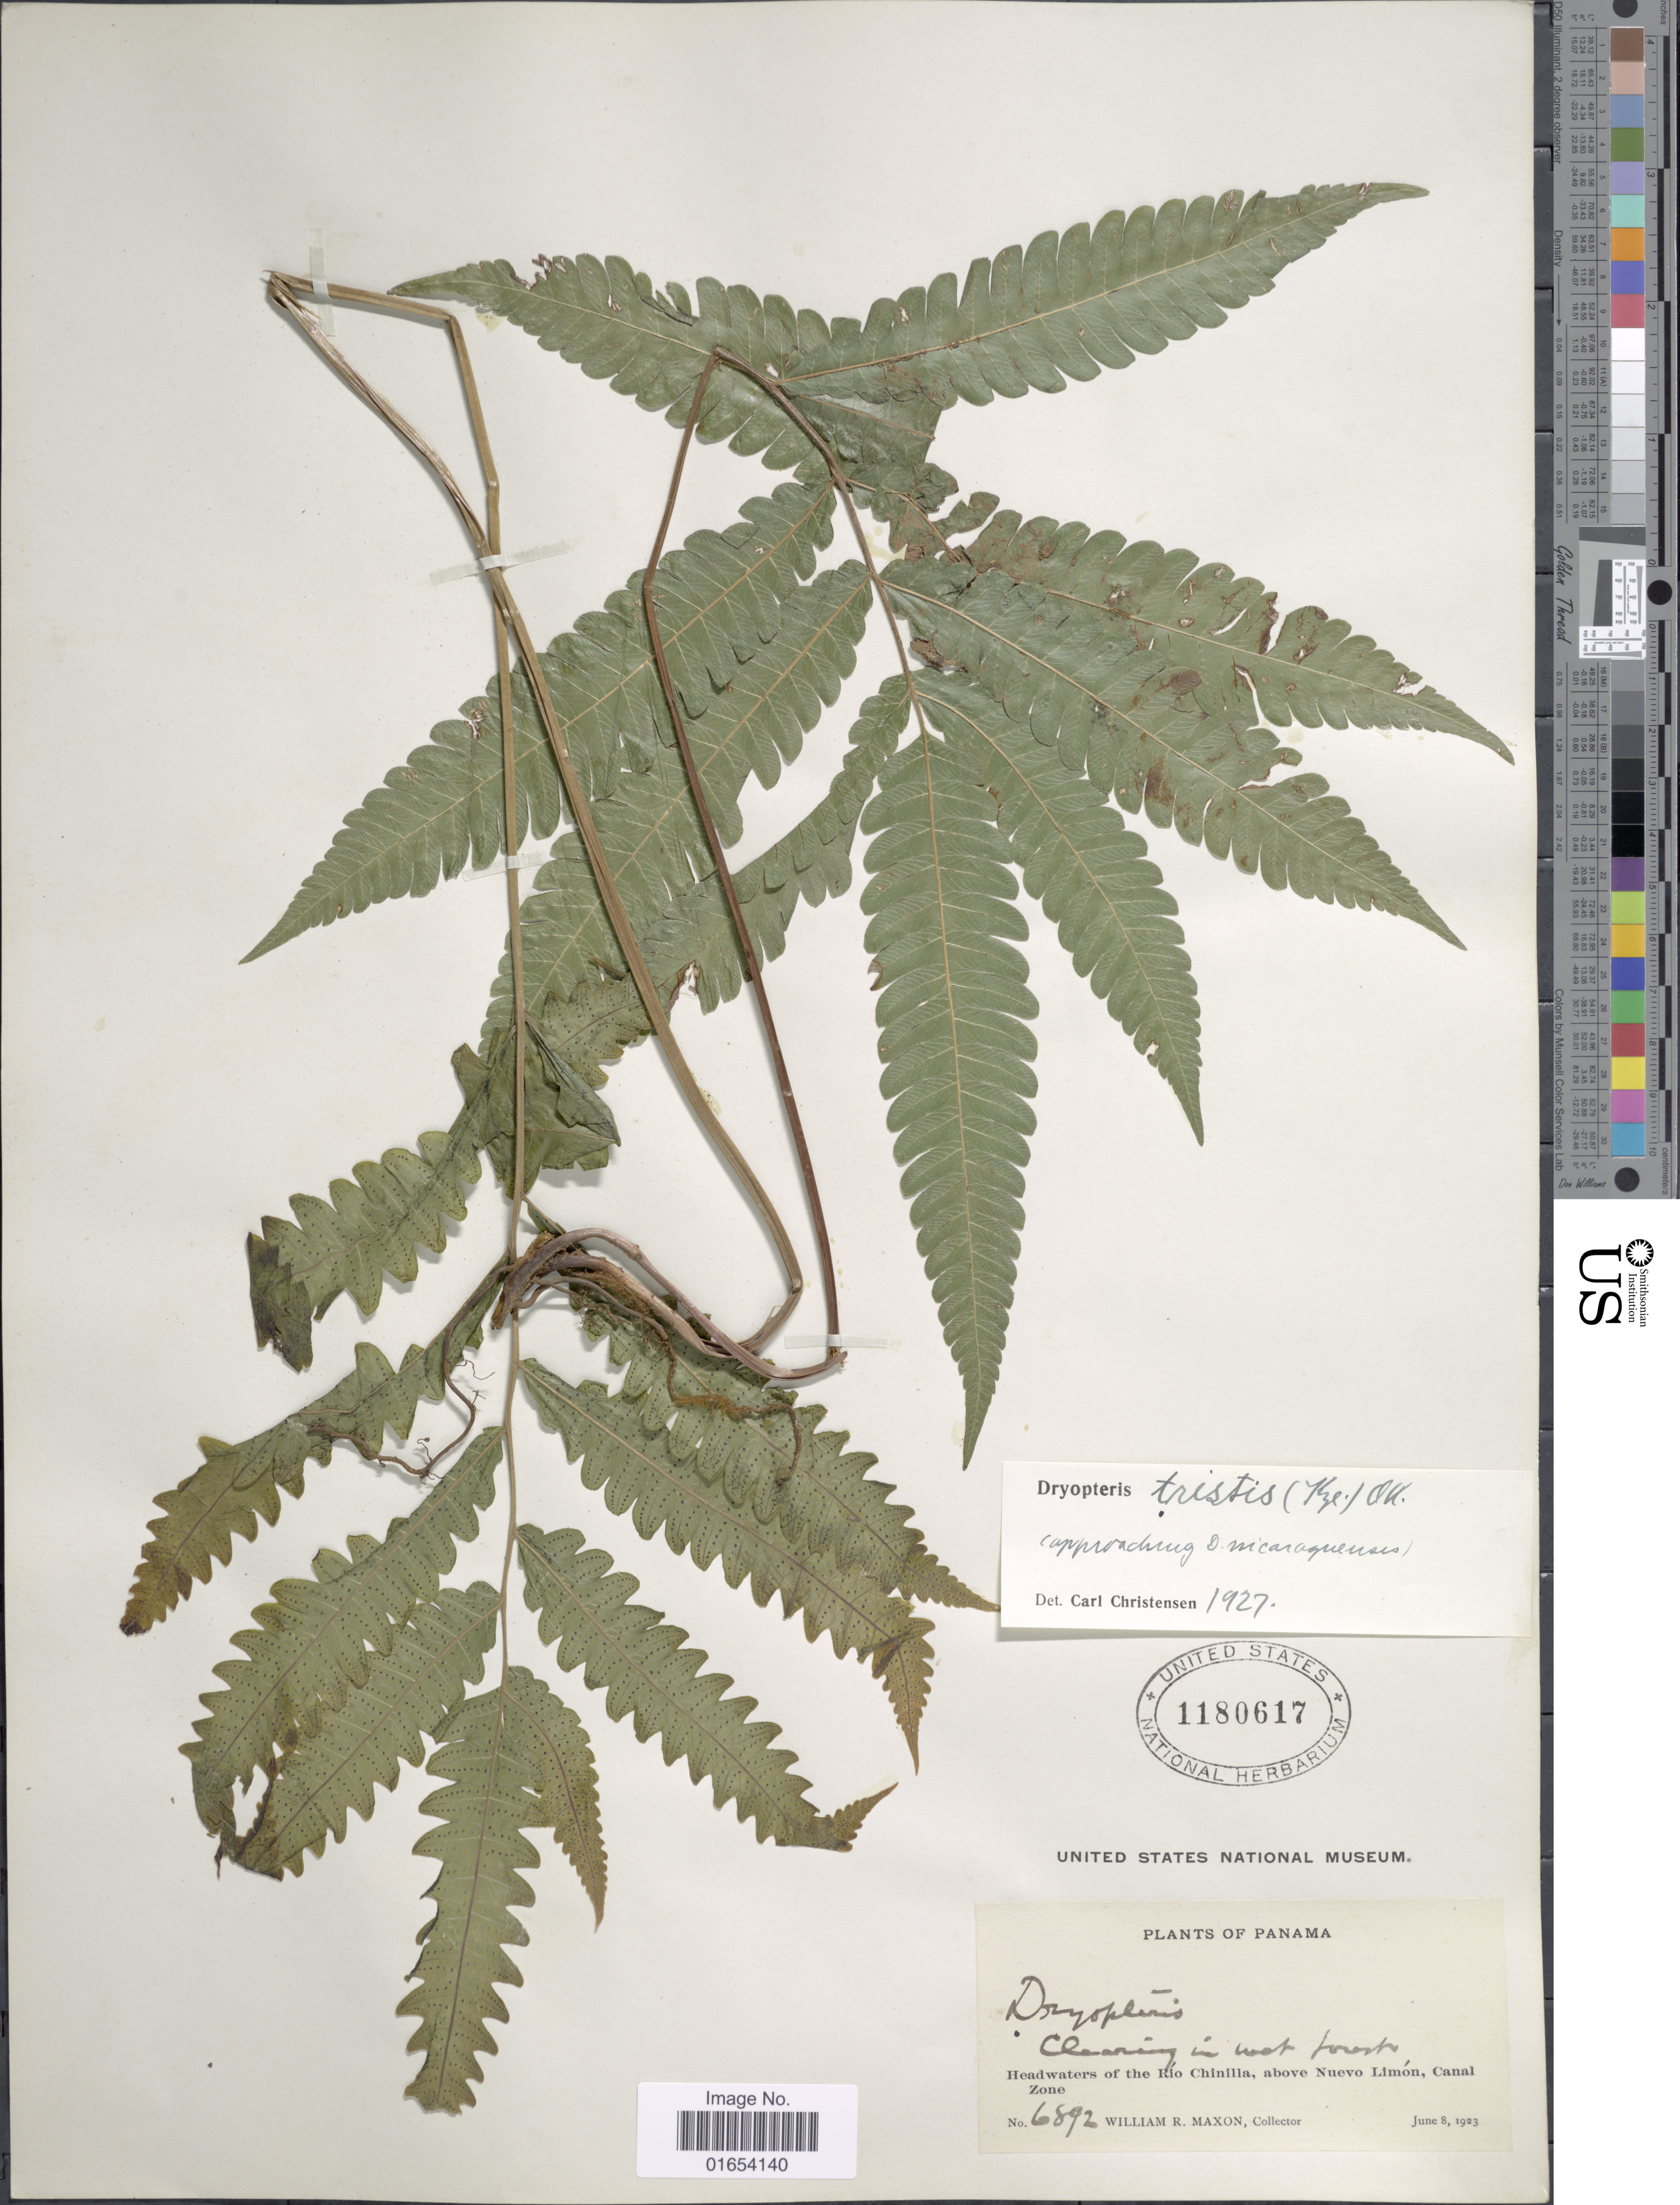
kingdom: Plantae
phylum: Tracheophyta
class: Polypodiopsida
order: Polypodiales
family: Thelypteridaceae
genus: Goniopteris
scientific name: Goniopteris nicaraguensis (C. Chr.) comb. nov., ined 2015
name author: (C. Chr.)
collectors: W. R. Maxon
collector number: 6892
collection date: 1923-06-08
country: Panama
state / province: Colón / Panamá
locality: Headwaters of the Rio Chinilla, above Nuevo Limon, Canal Zone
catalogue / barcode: US 1180617